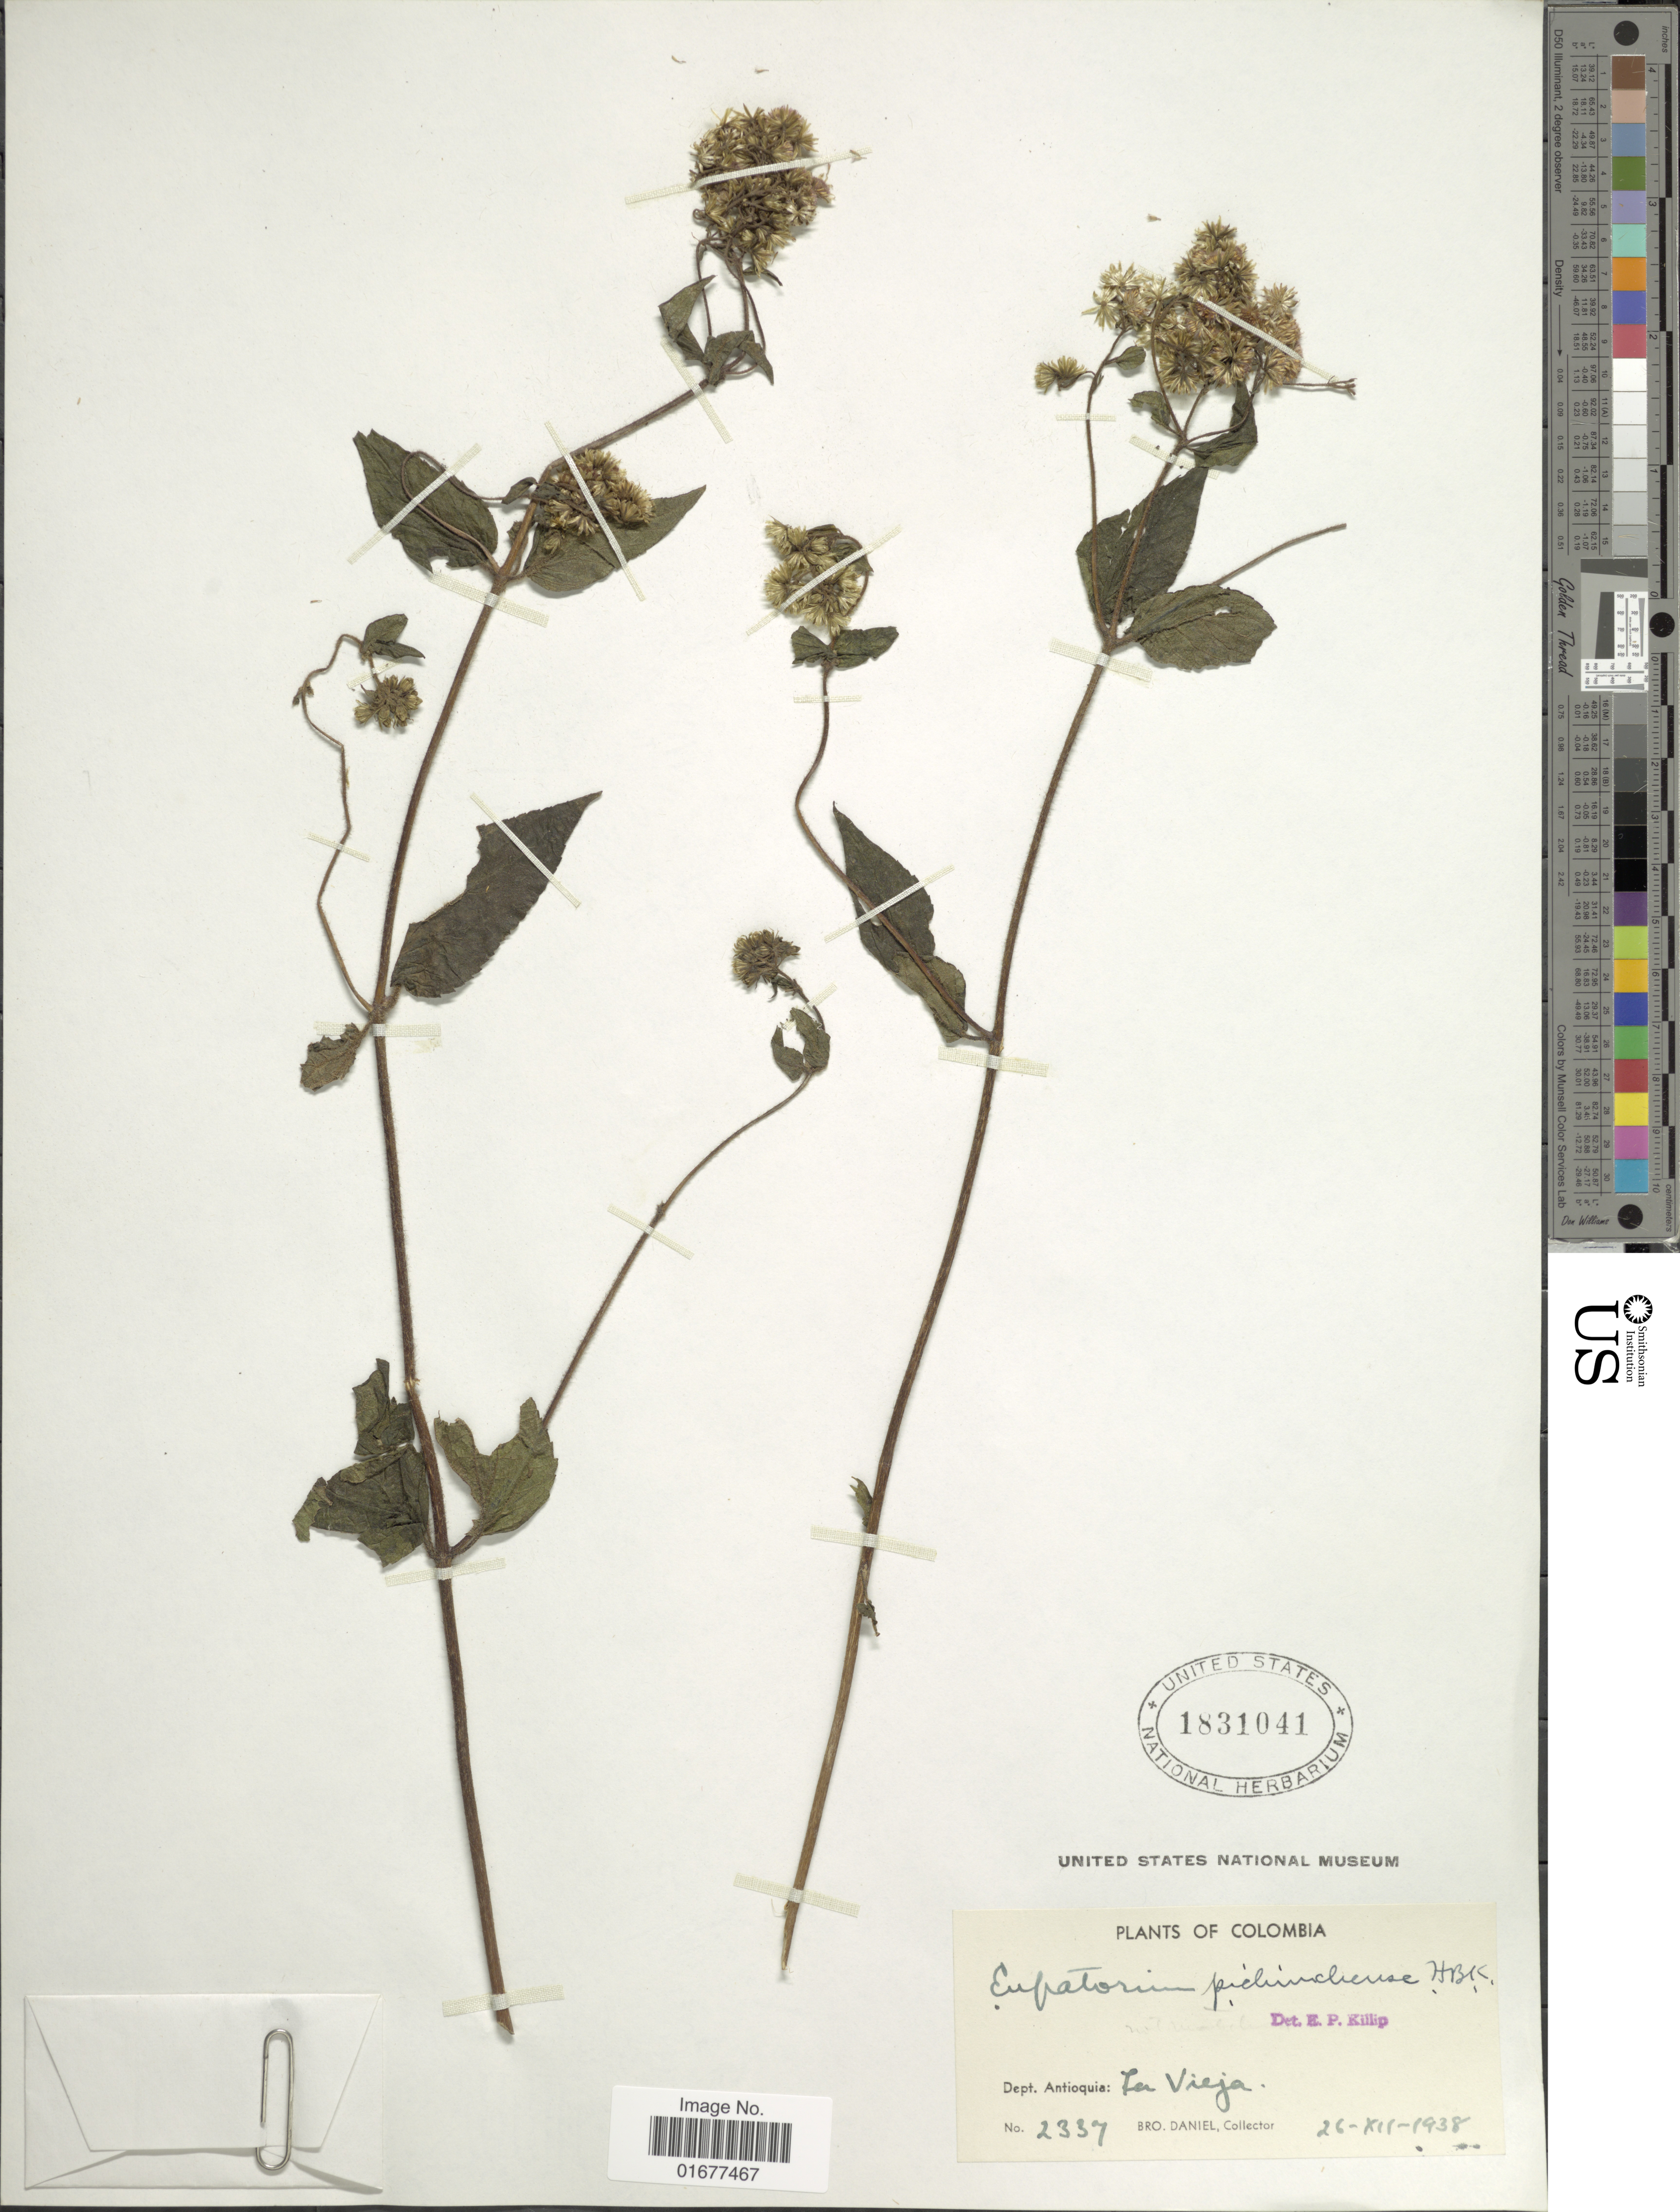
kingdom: Plantae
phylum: Tracheophyta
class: Magnoliopsida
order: Asterales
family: Asteraceae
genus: Ageratina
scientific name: Ageratina pichinchensis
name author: (Kunth) R.M. King & H. Rob.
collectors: Bro. Daniel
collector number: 2337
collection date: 1938-12-26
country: Colombia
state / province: Antioquia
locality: La Vieja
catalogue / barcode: US 1831041